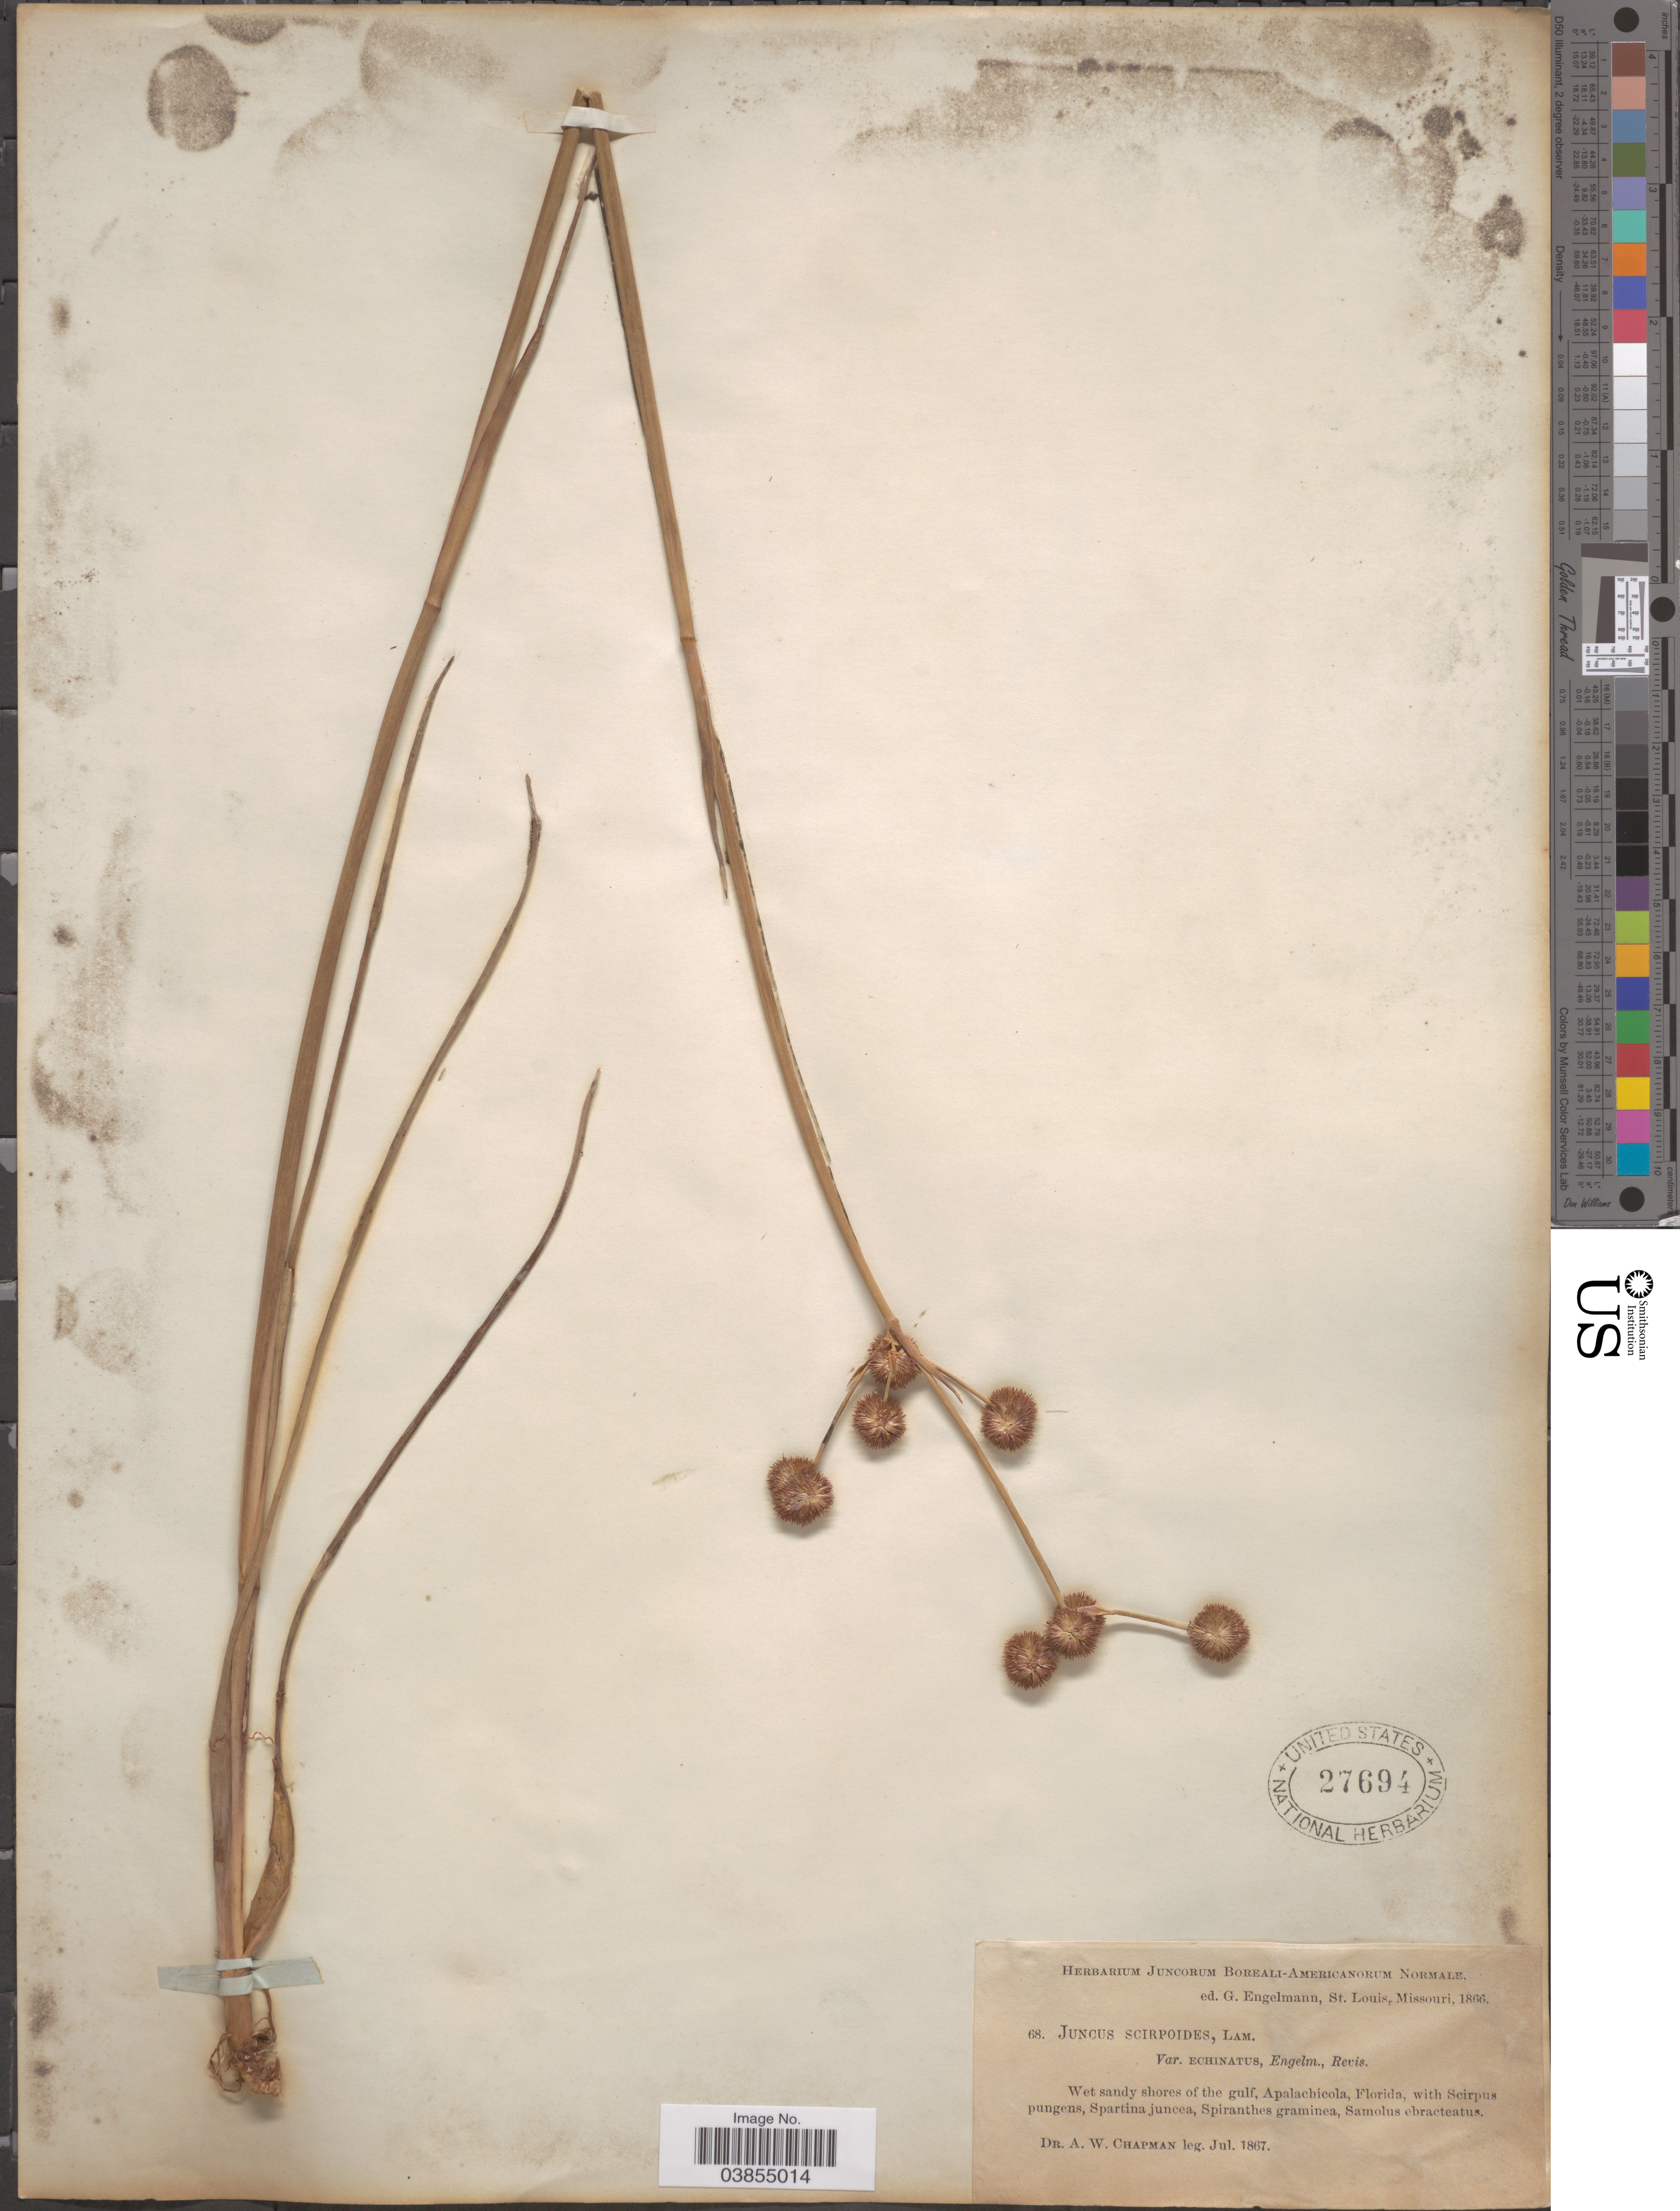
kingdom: Plantae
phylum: Tracheophyta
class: Liliopsida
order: Poales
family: Juncaceae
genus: Juncus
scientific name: Juncus megacephalus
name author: M.A. Curtis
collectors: A. W. Chapman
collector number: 68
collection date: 1867-07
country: United States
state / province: Florida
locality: Wet sandy shores of the gulf, Apalachicola.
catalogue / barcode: US 27694